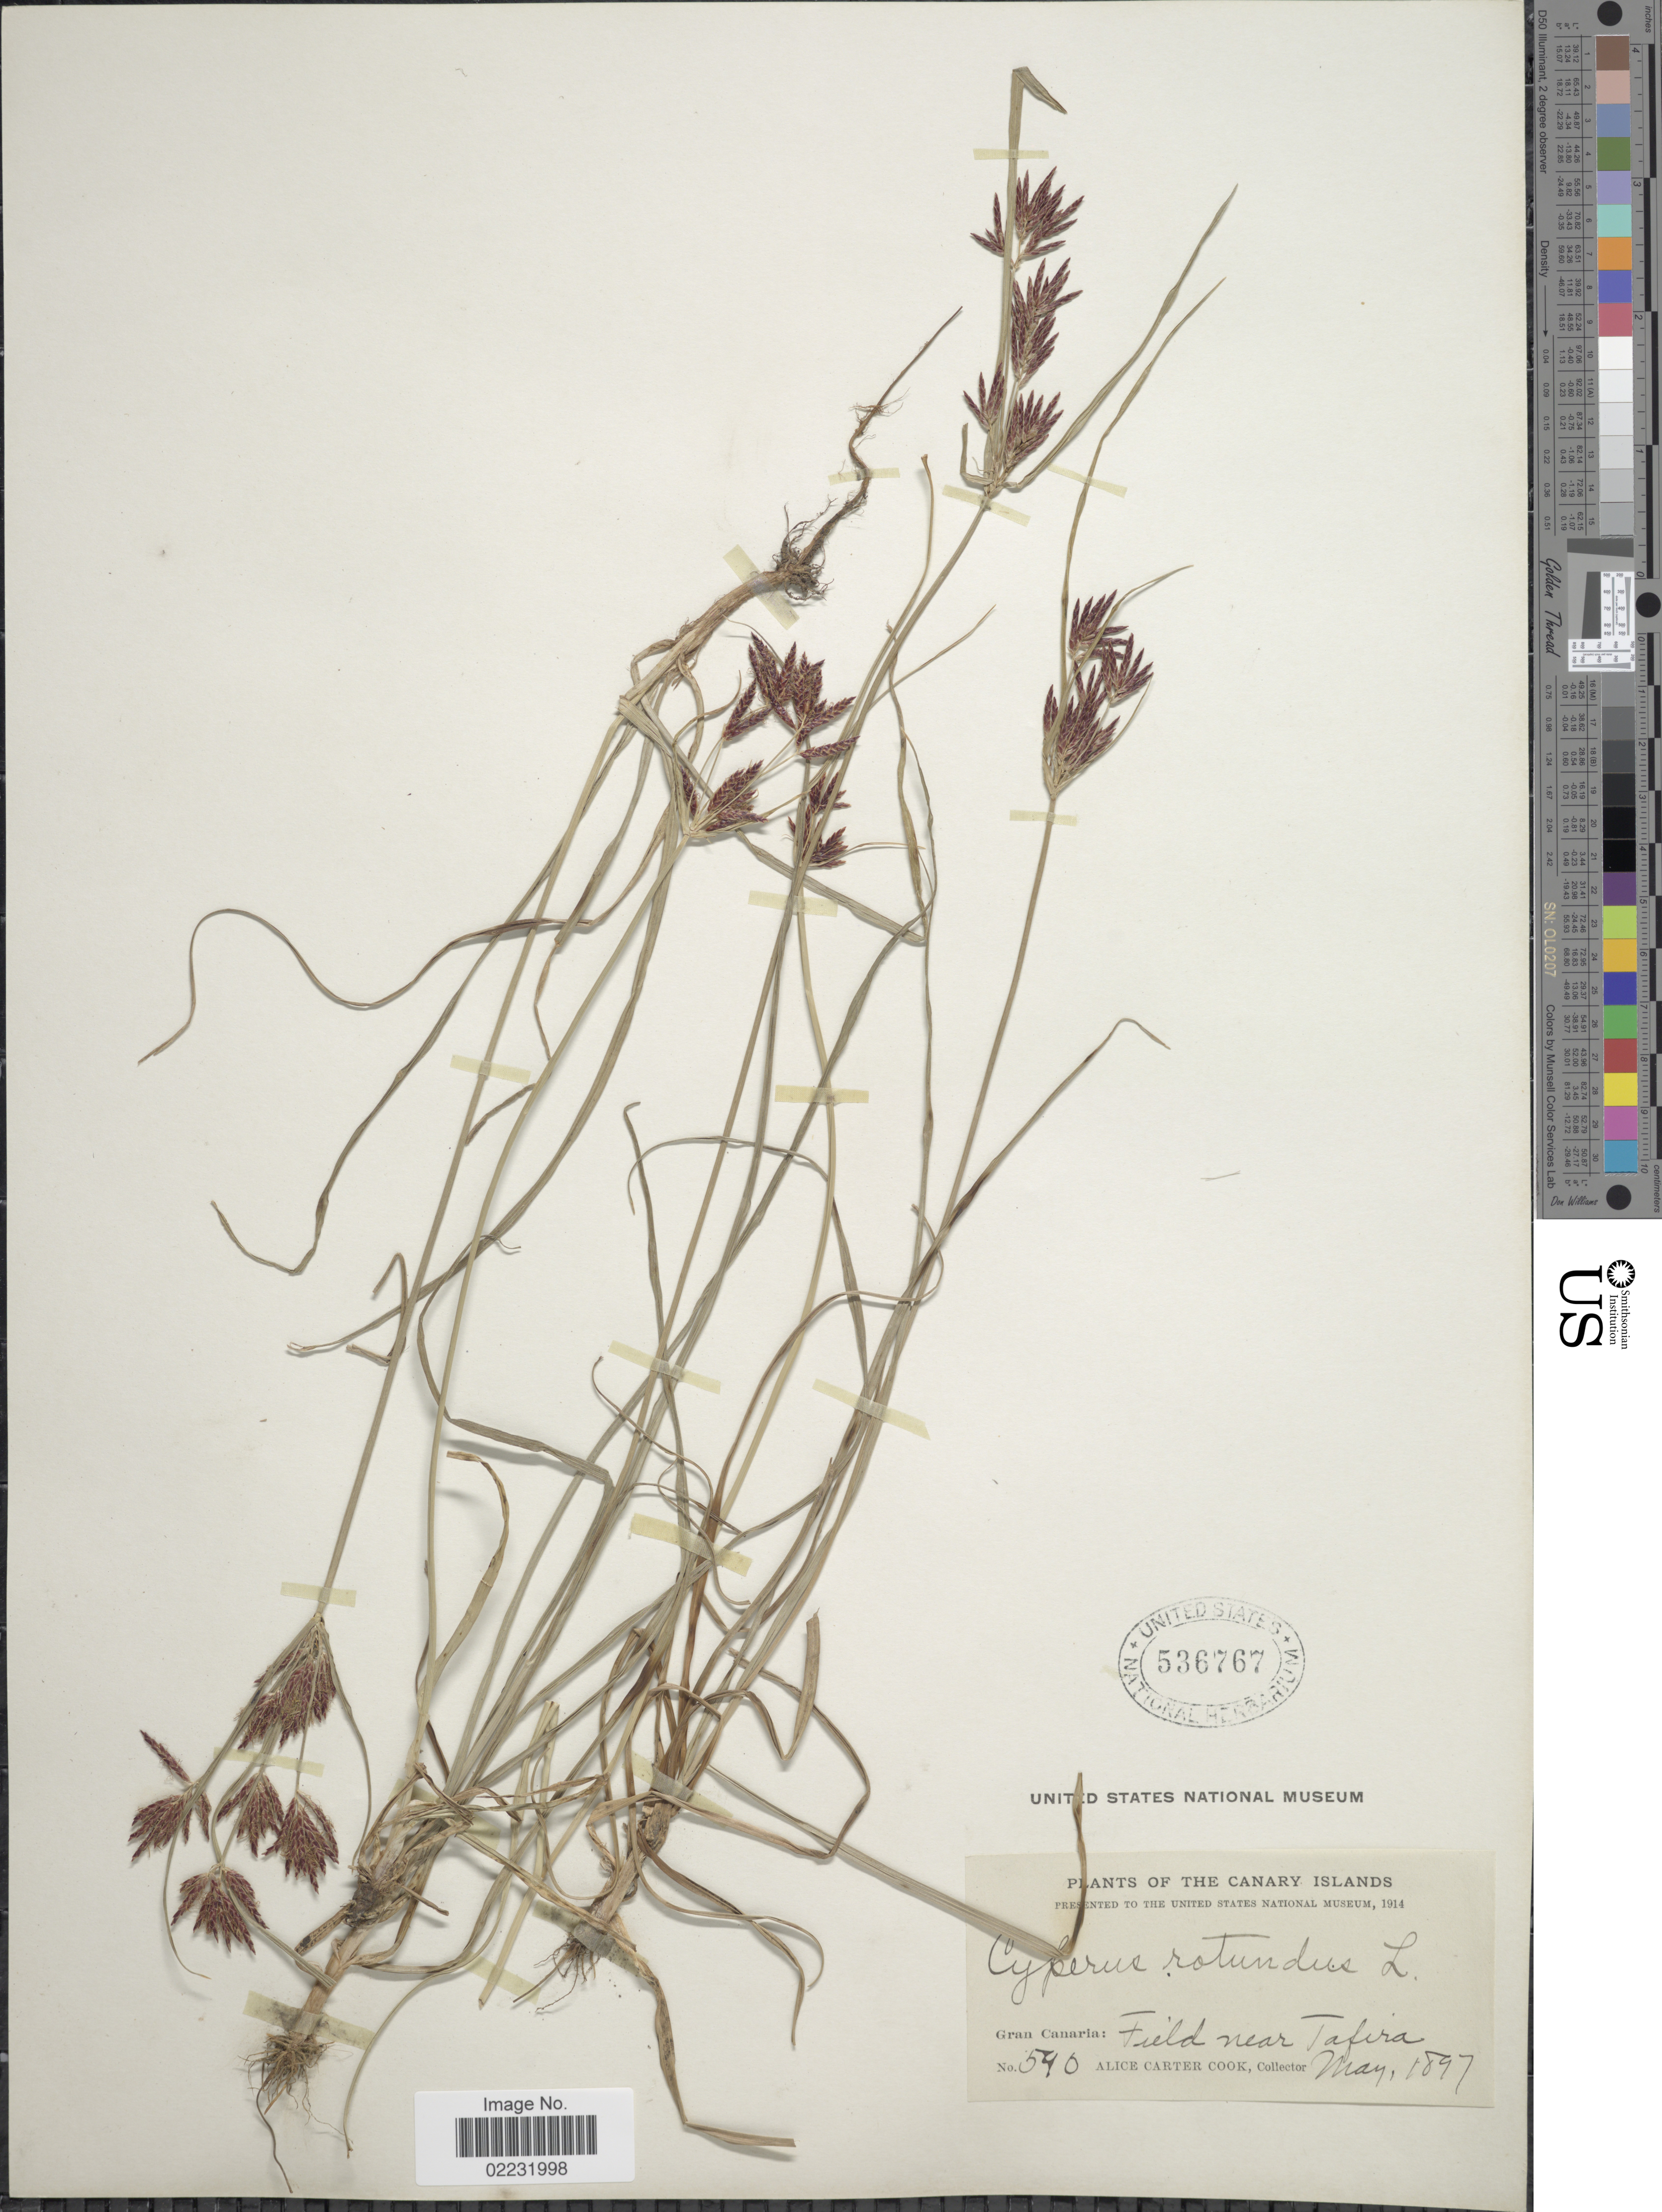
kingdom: Plantae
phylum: Tracheophyta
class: Liliopsida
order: Poales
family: Cyperaceae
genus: Cyperus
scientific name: Cyperus rotundus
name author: L.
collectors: Alice C. Cook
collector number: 540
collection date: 1897-05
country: Spain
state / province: Canarias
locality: Canary Islands, Gran Canaria: field near Tafira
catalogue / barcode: US 536767